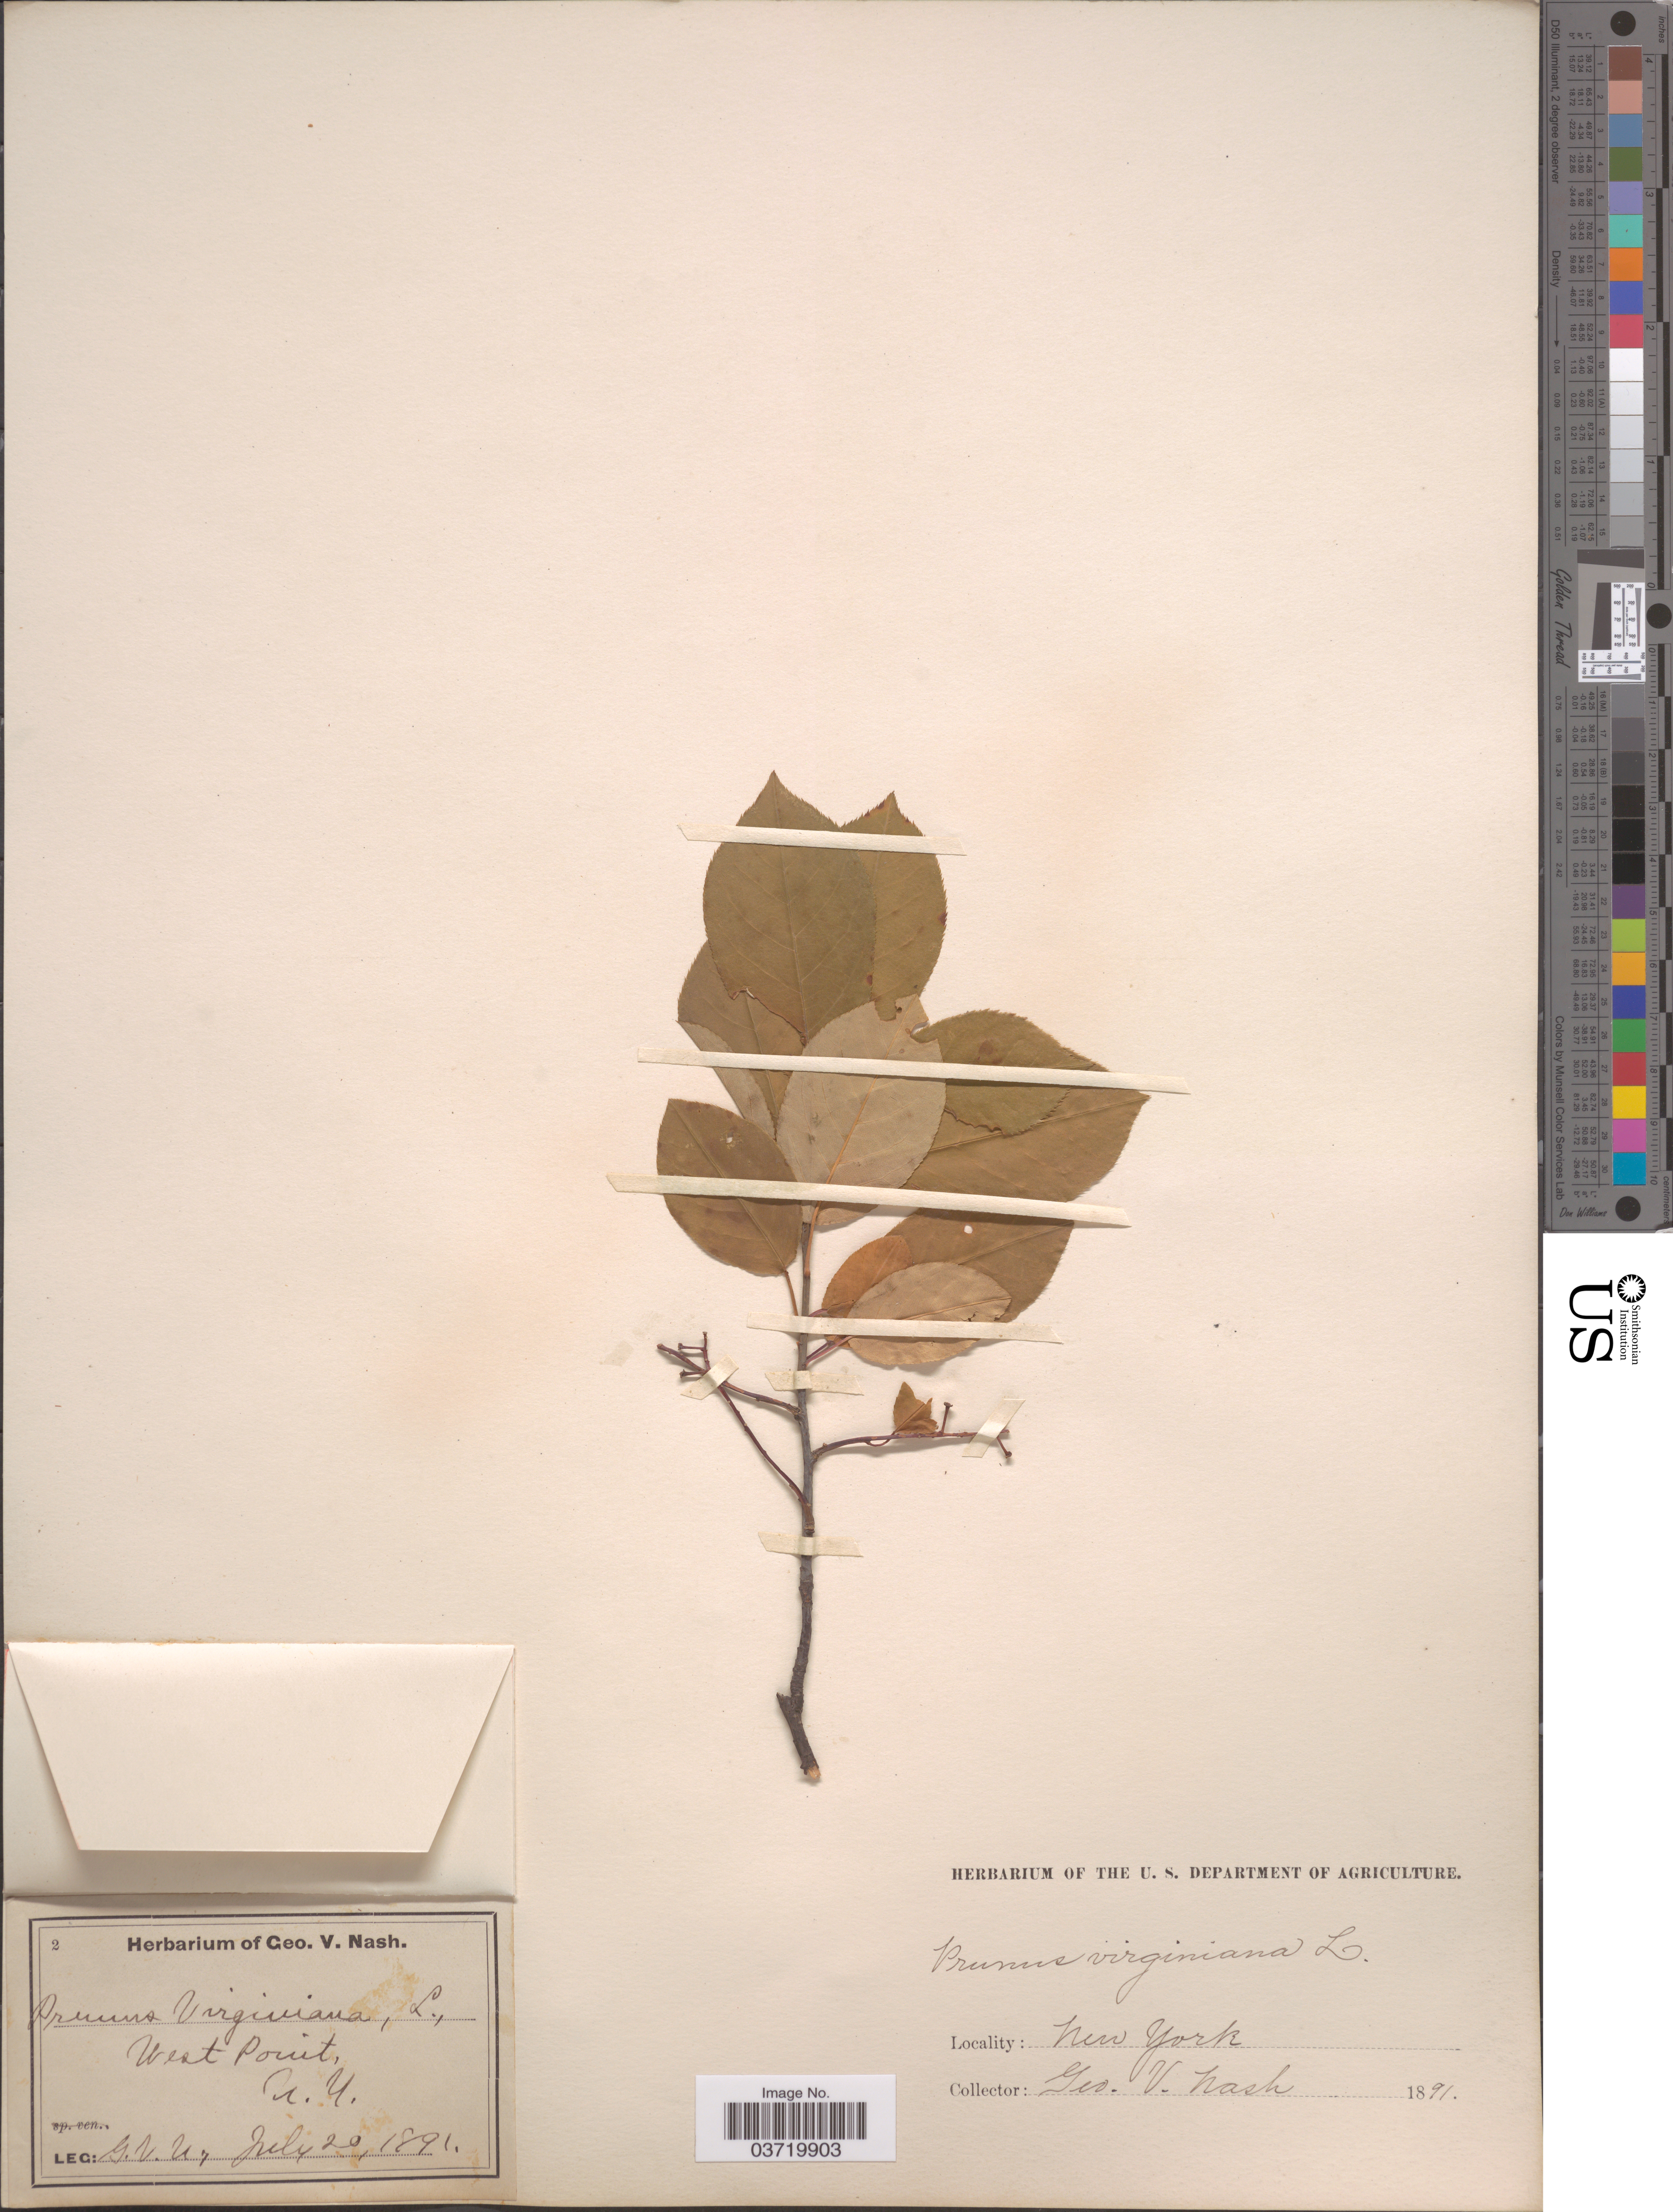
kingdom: Plantae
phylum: Tracheophyta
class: Magnoliopsida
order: Rosales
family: Rosaceae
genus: Prunus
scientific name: Prunus virginiana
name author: L.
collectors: G. V. Nash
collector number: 2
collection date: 1891-07-20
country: United States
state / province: New York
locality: West Point.